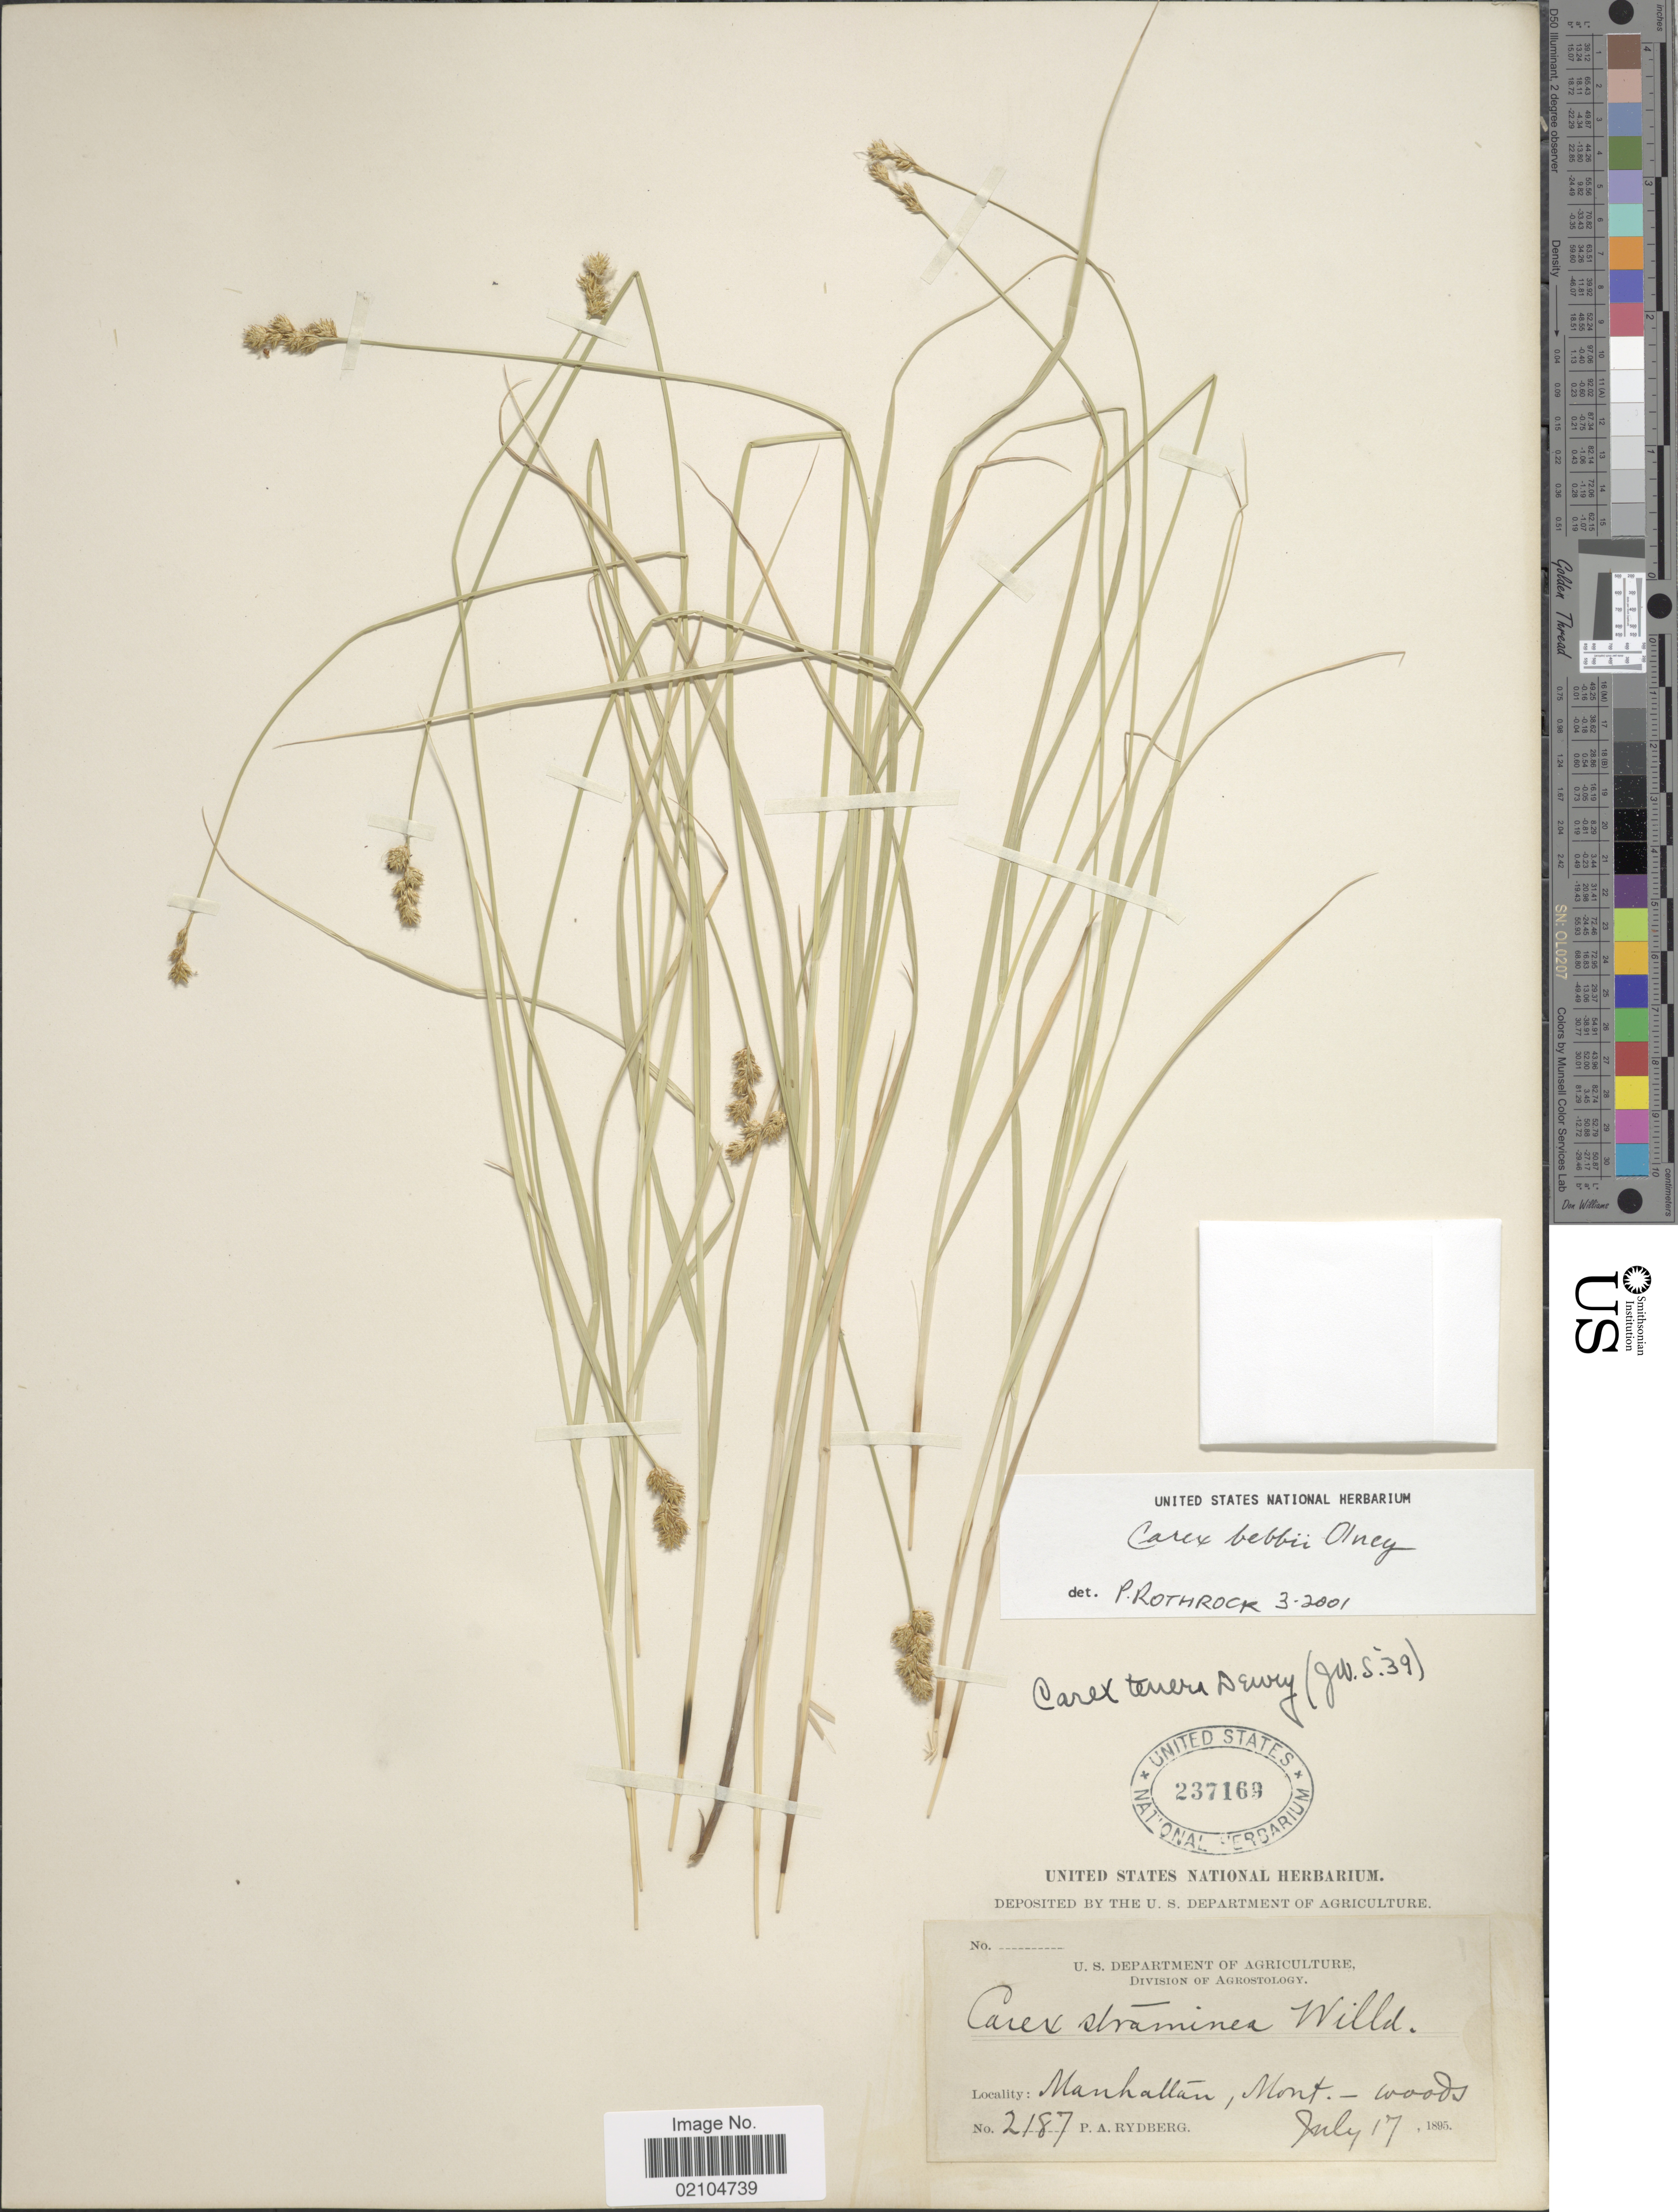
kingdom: Plantae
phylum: Tracheophyta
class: Liliopsida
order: Poales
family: Cyperaceae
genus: Carex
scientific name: Carex bebbii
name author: (L.H. Bailey) Olney ex Fernald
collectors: P. A. Rydberg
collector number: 2187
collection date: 1895-07-17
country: United States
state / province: Montana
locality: Manhattan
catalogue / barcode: US 237169